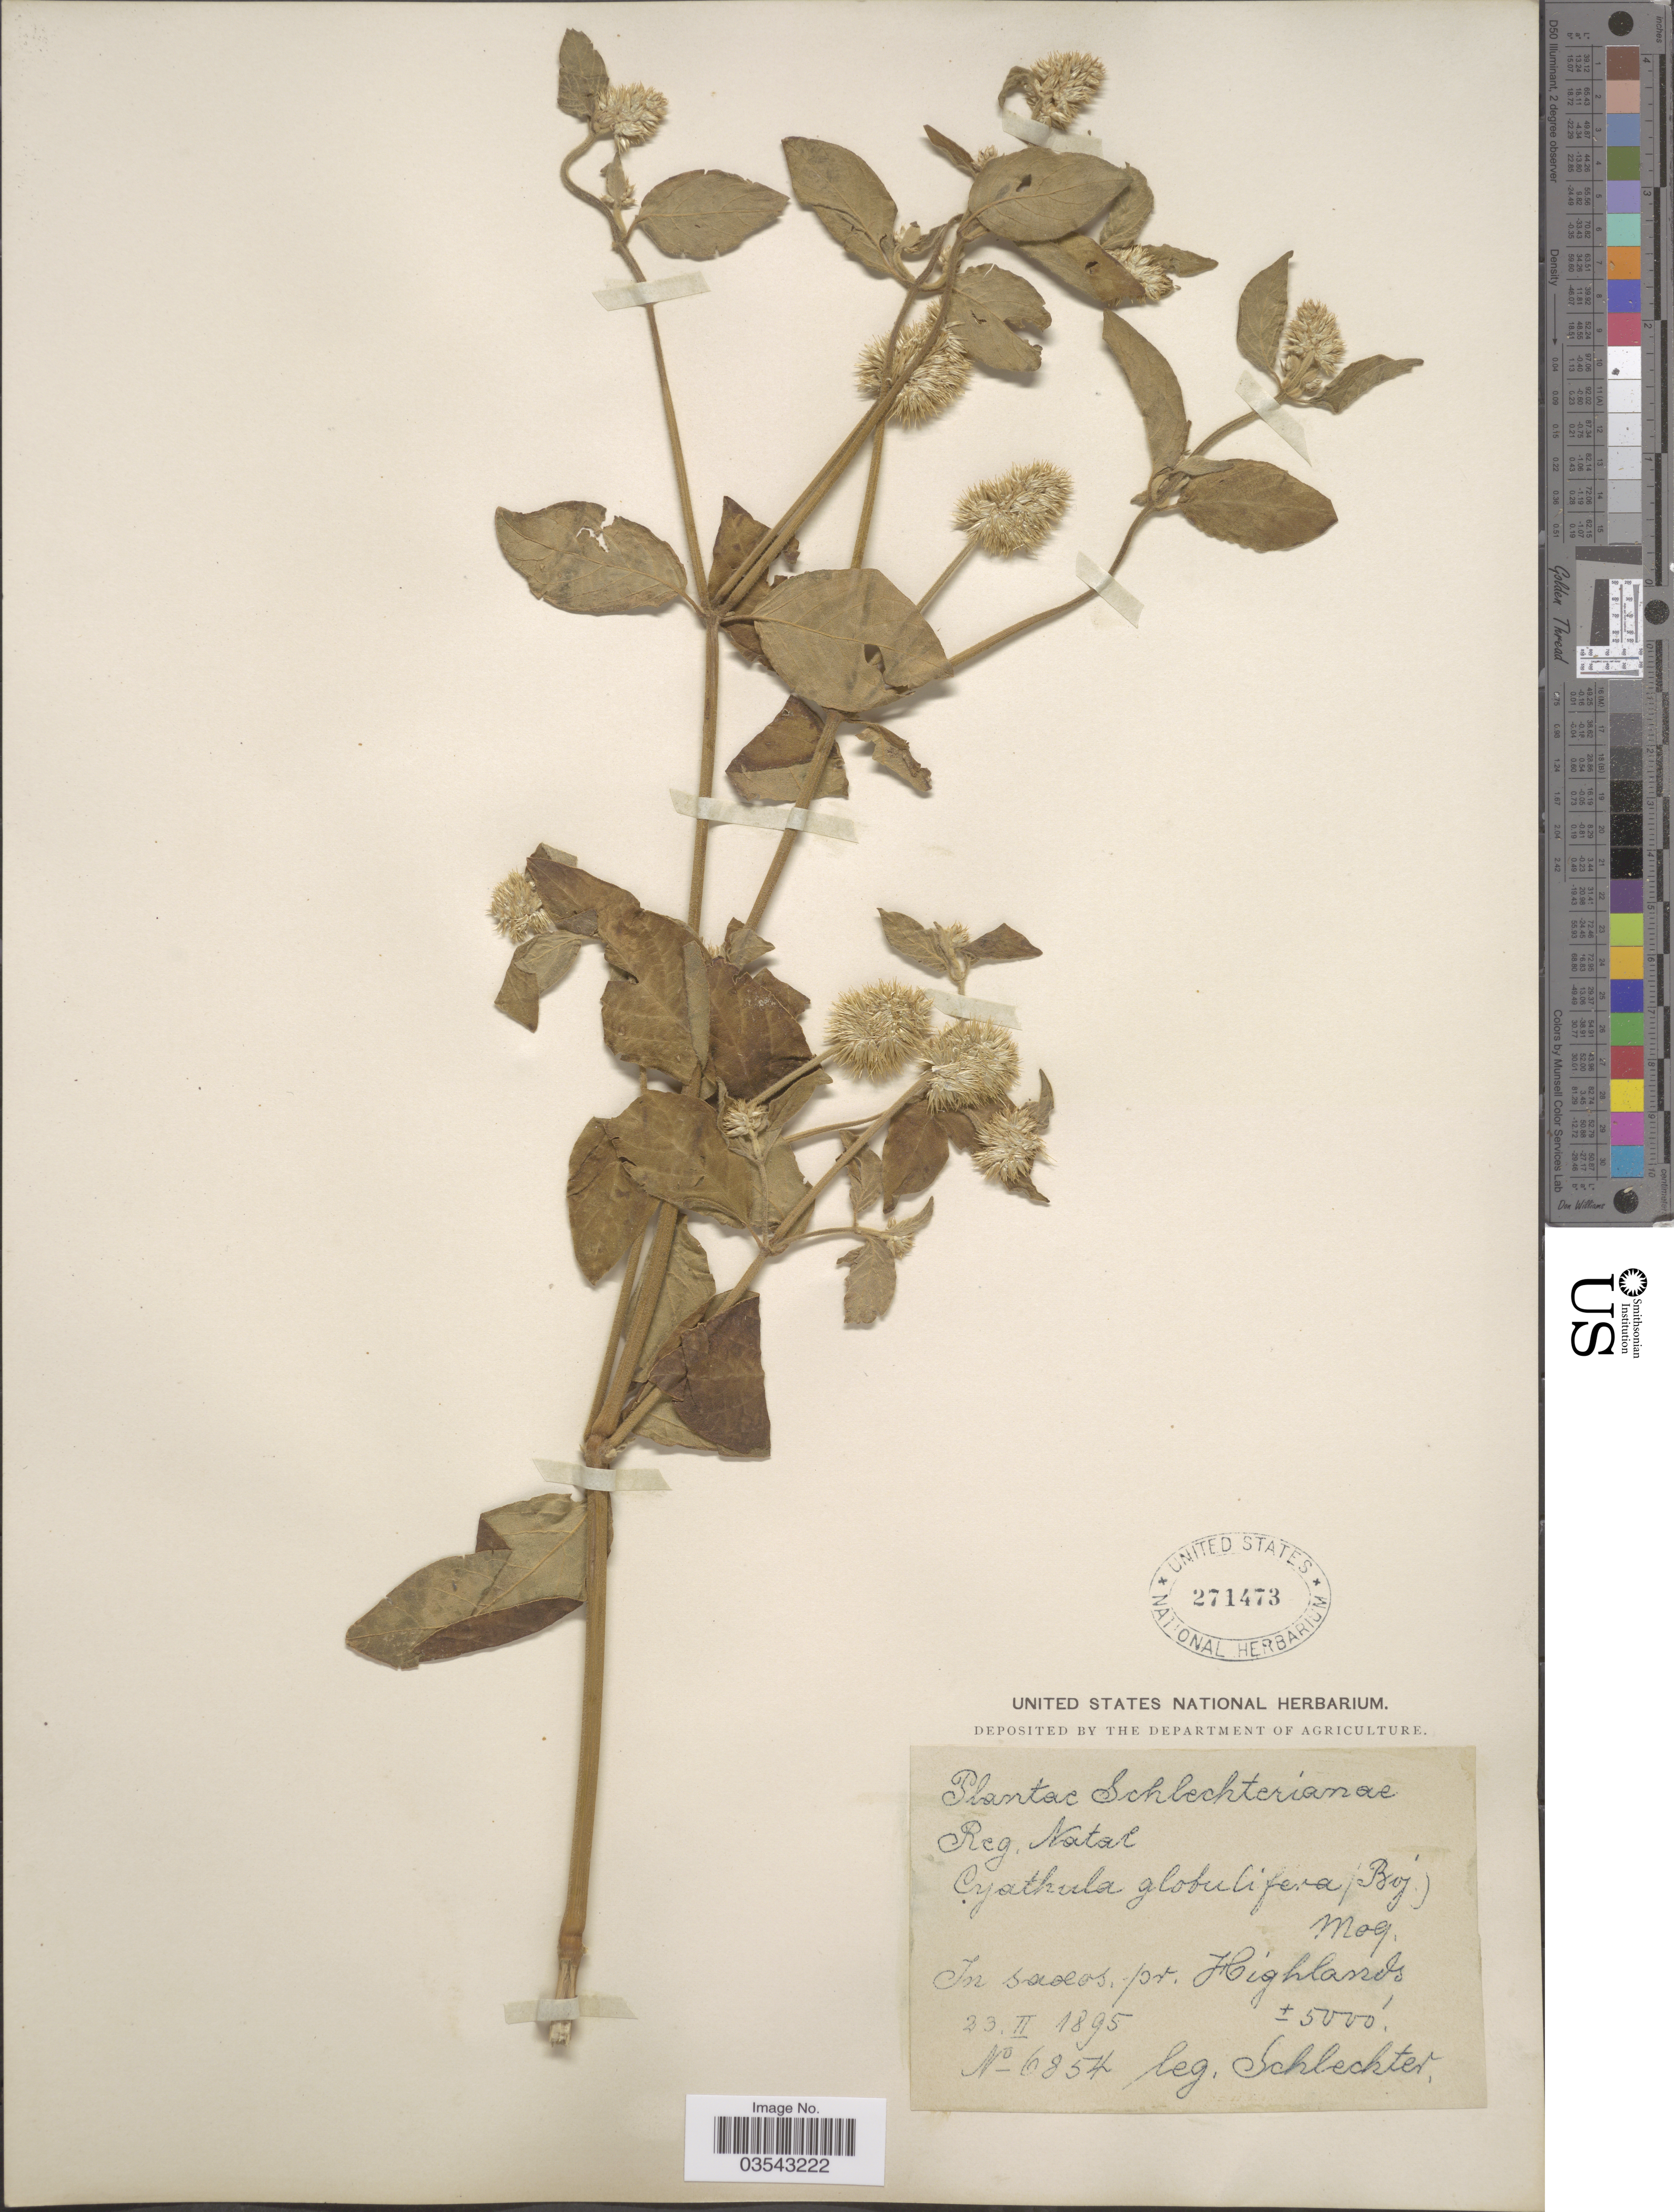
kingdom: Plantae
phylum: Tracheophyta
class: Magnoliopsida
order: Caryophyllales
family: Amaranthaceae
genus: Cyathula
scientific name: Cyathula globulifera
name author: Moq.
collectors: Schlechter, --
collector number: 6854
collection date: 1895-02-23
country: South Africa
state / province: KwaZulu-Natal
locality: Reg. Natal. In saxos. pr. Highlands.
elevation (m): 1524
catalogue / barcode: US 271473